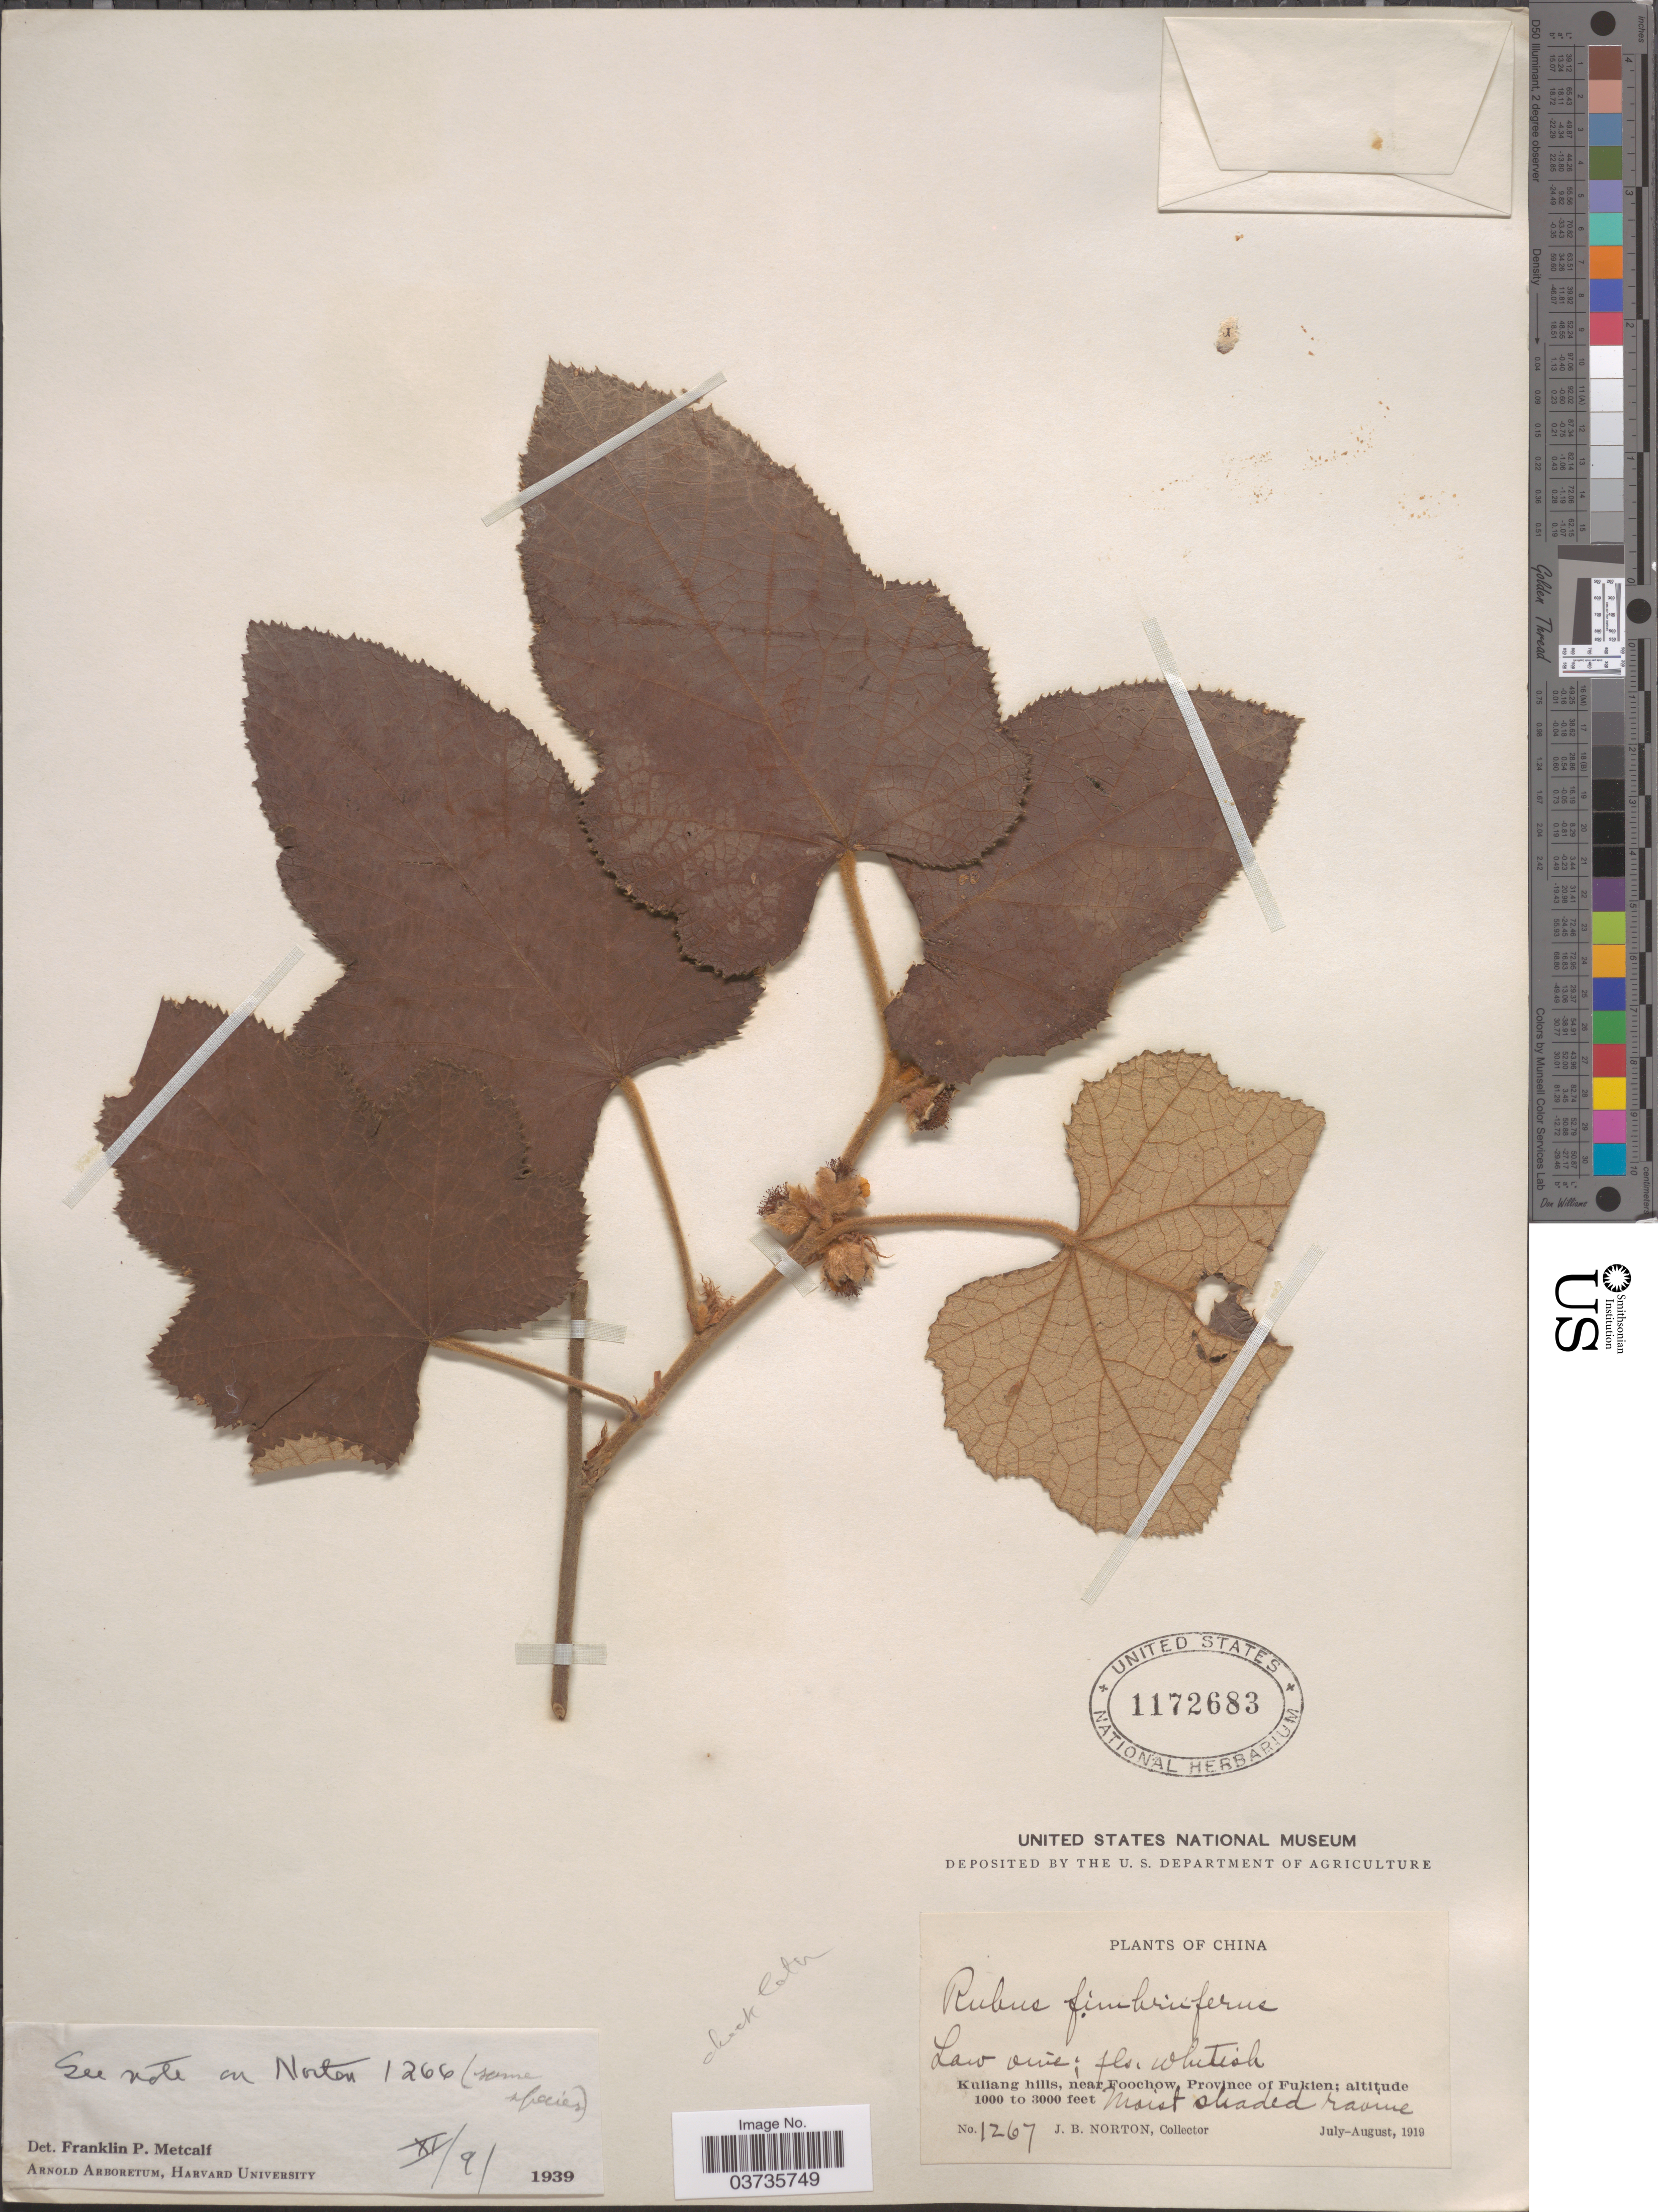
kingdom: Plantae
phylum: Tracheophyta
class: Magnoliopsida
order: Rosales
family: Rosaceae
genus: Rubus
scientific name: Rubus fimbriiferus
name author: Focke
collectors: J. B. Norton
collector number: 1267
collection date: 1919-07/1919-08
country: China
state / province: Fujian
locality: Kuliang hills, near Foochow, Province of Fukien.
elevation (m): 305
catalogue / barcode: US 1172683